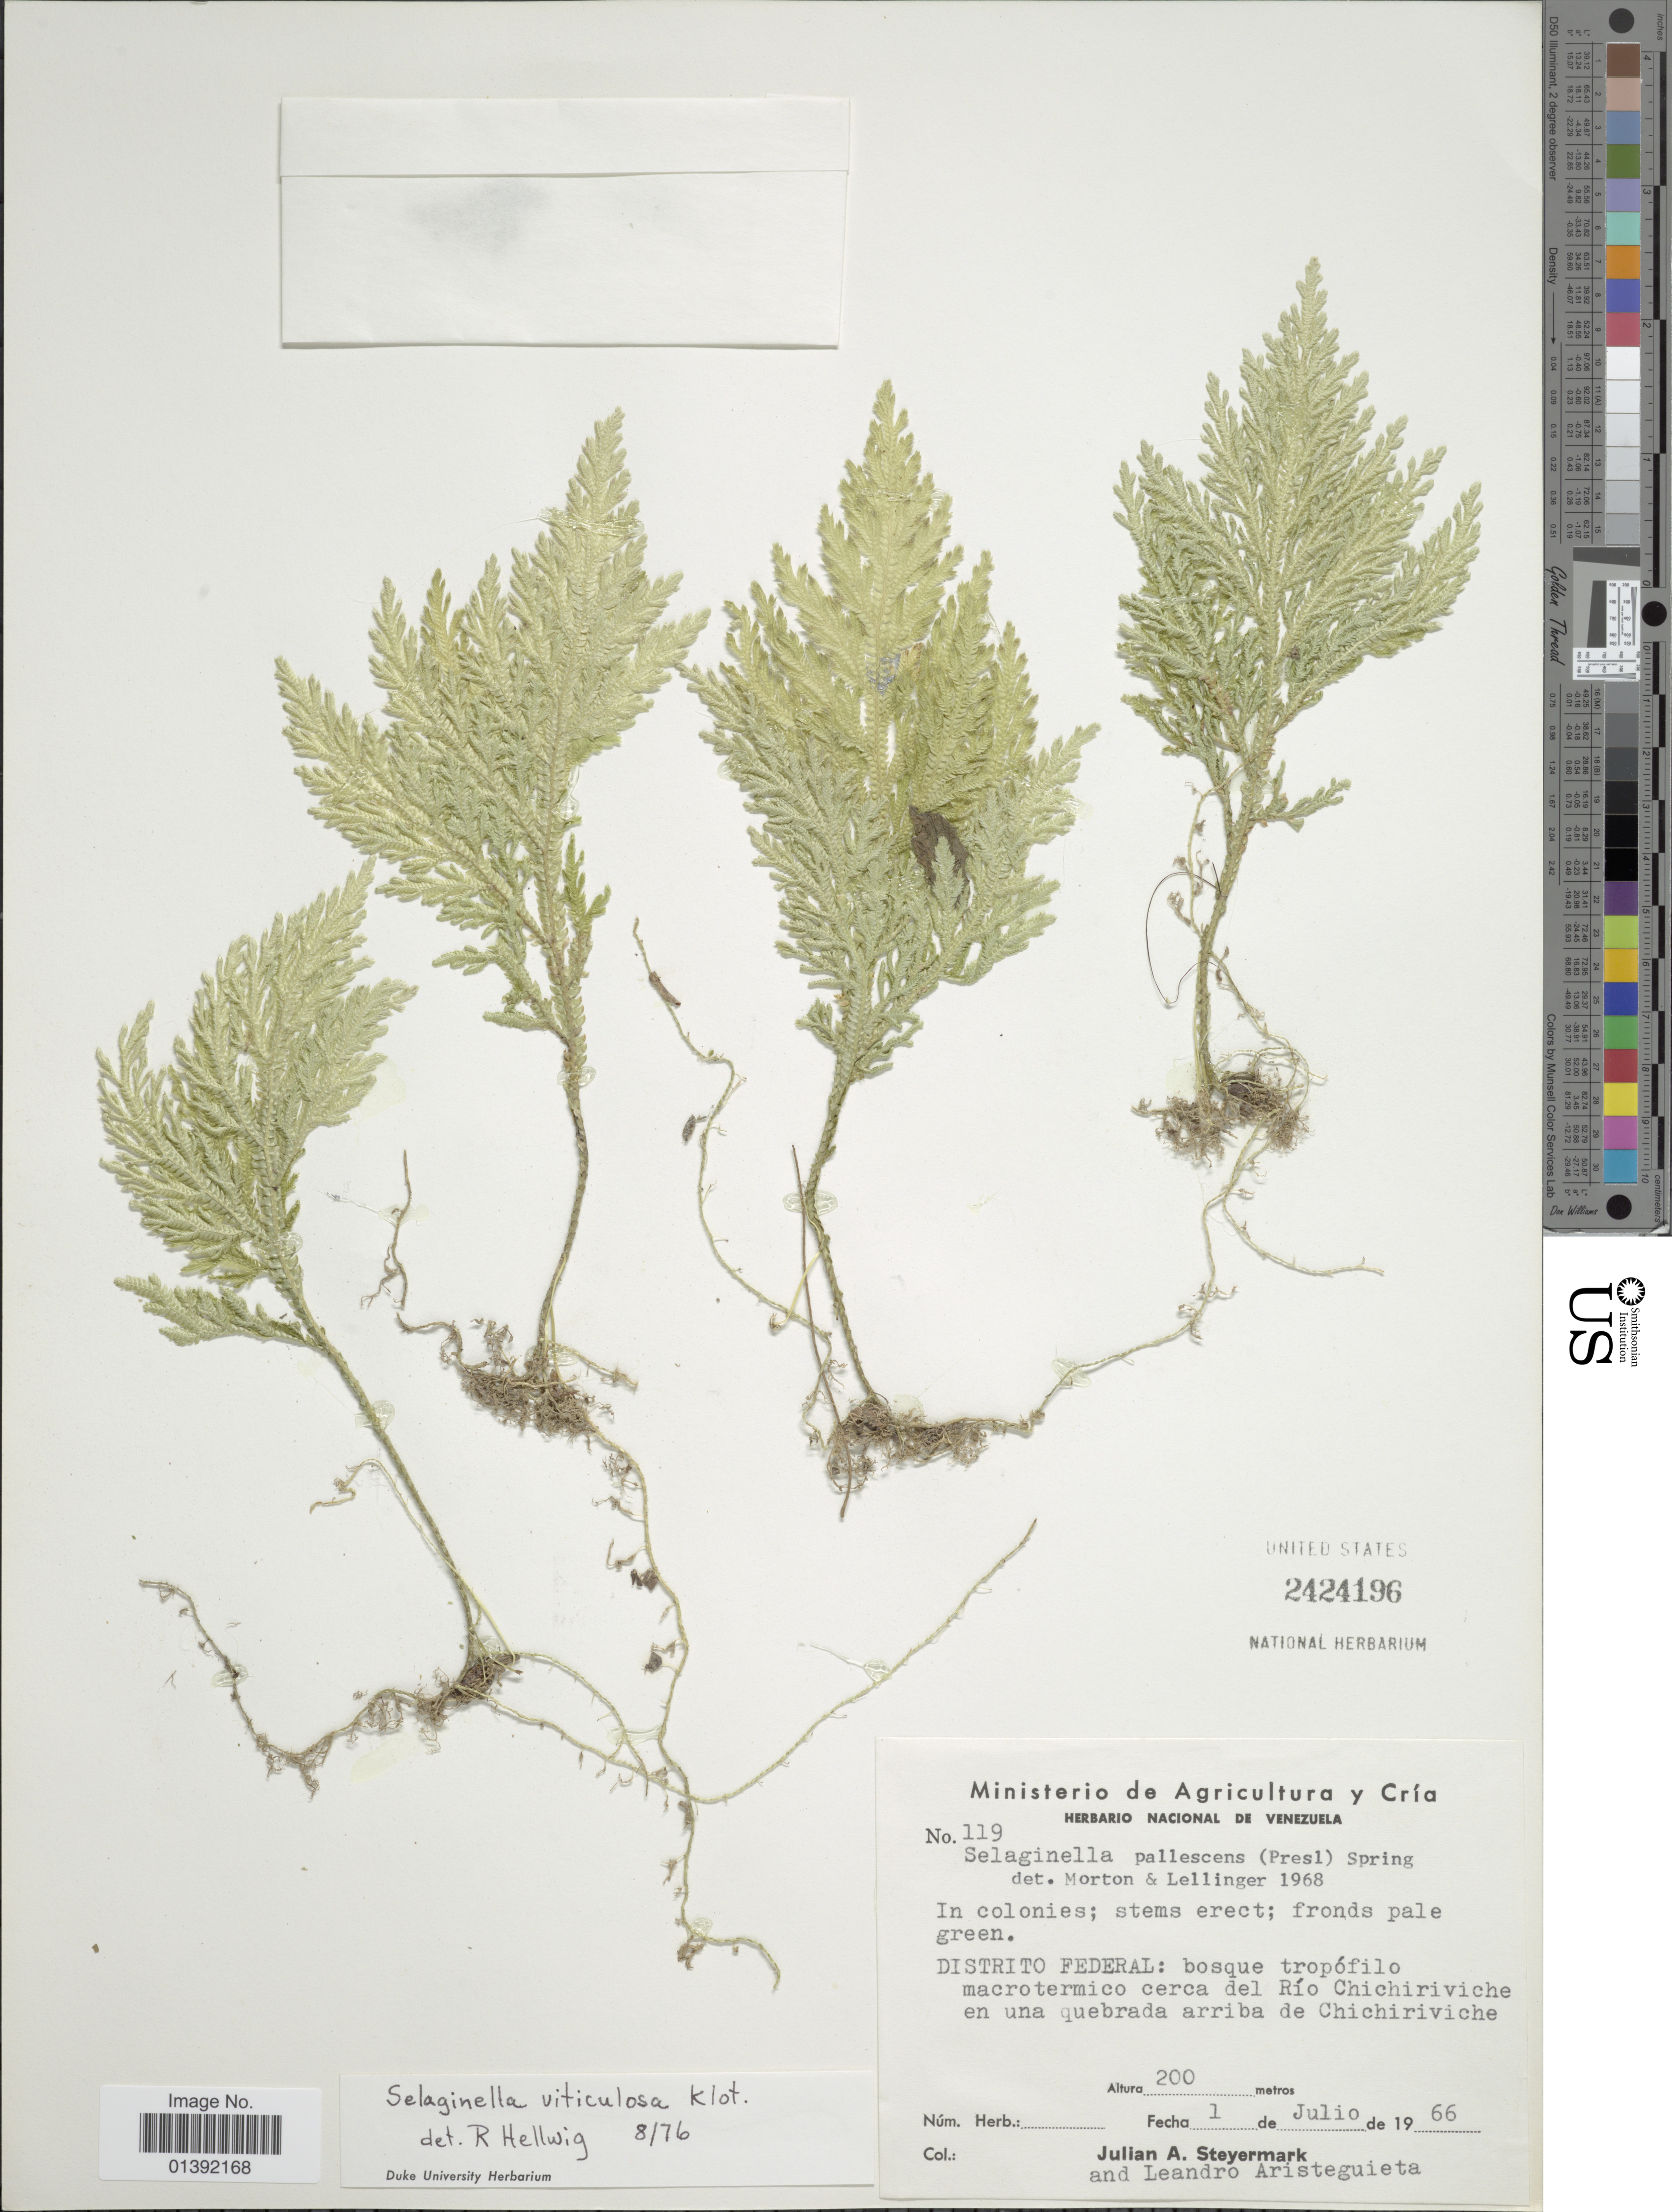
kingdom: Plantae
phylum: Tracheophyta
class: Lycopodiopsida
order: Selaginellales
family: Selaginellaceae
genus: Selaginella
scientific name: Selaginella viticulosa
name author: Klotzsch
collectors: J. Steyermark & L. Aristeguieta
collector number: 119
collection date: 1966-07-01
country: Venezuela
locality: Distrito Federal: bosque tropofilo macrotermico cerca del Rio Chichiriviche en una quebrada arriba de Chichiriviche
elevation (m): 200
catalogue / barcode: US 2424196